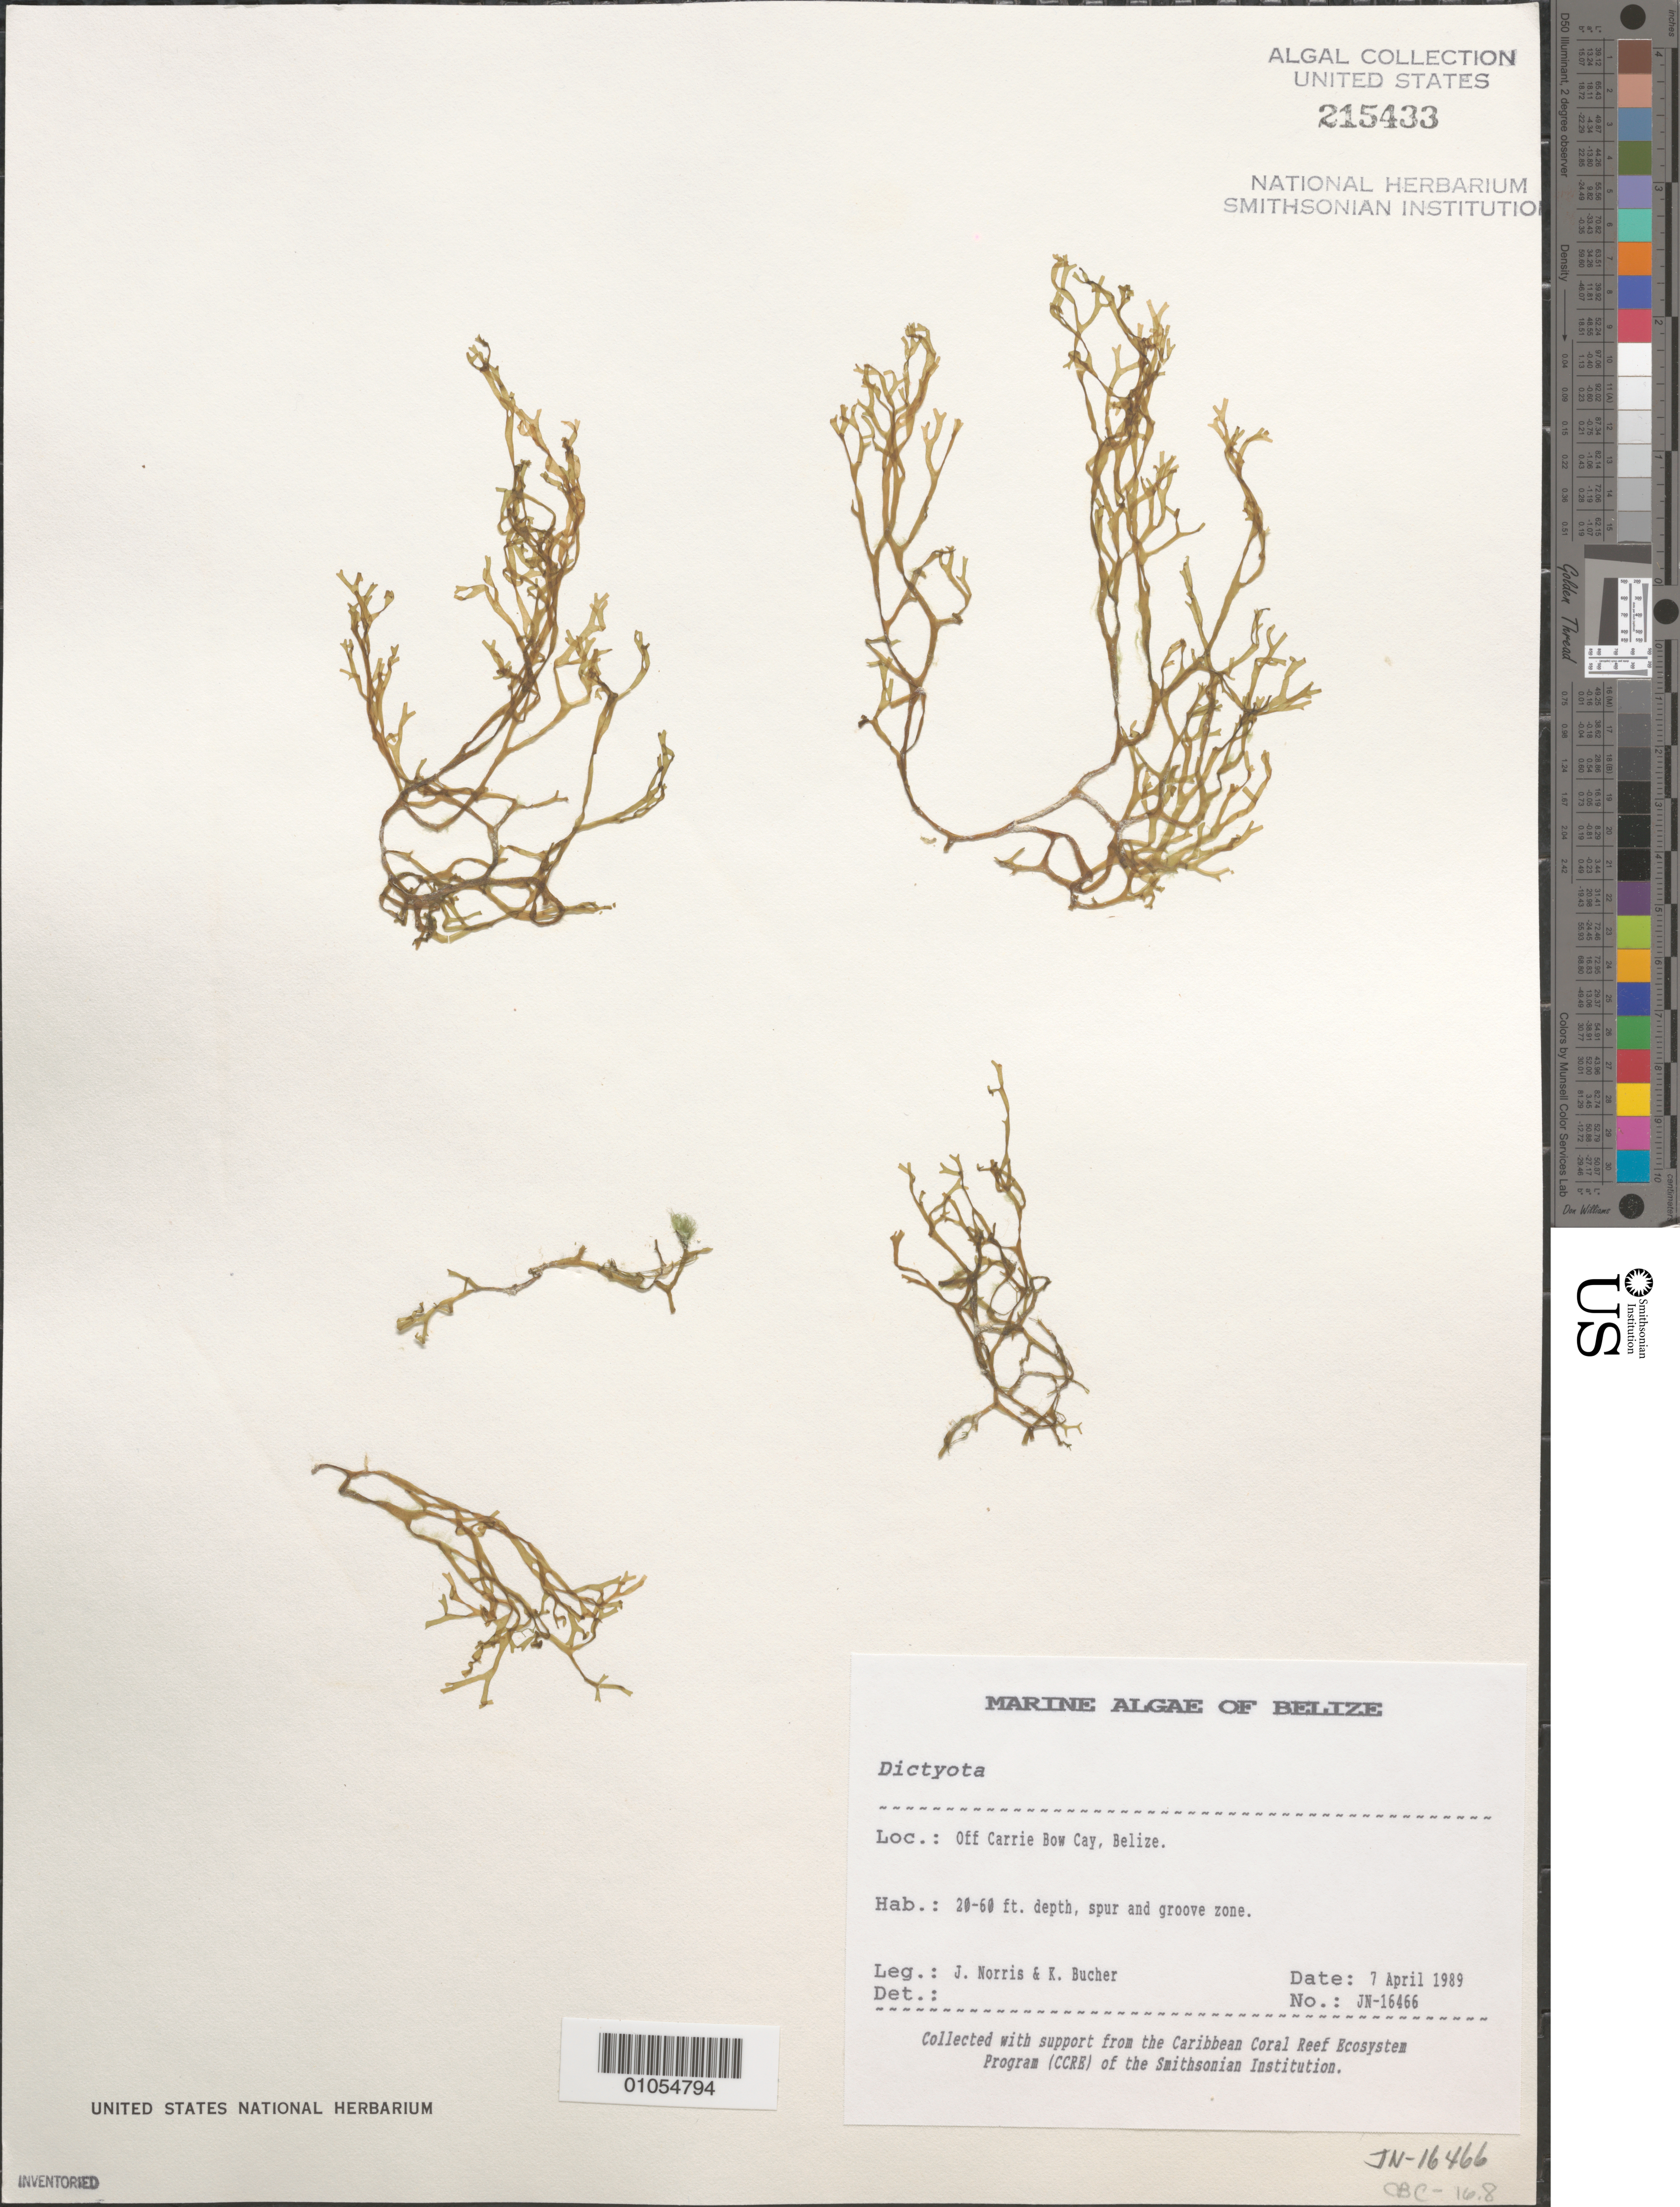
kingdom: Chromista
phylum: Ochrophyta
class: Phaeophyceae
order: Dictyotales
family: Dictyotaceae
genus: Dictyota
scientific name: Dictyota sp.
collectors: J. N. Norris & K. E. Bucher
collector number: JN-16466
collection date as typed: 07 Apr 1989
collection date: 1989-04-07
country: Belize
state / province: Stann Creek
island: Carrie Bow Cay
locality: Off Carrie Bow Cay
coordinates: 16 48'N, 88 05'W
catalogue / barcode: US 215433